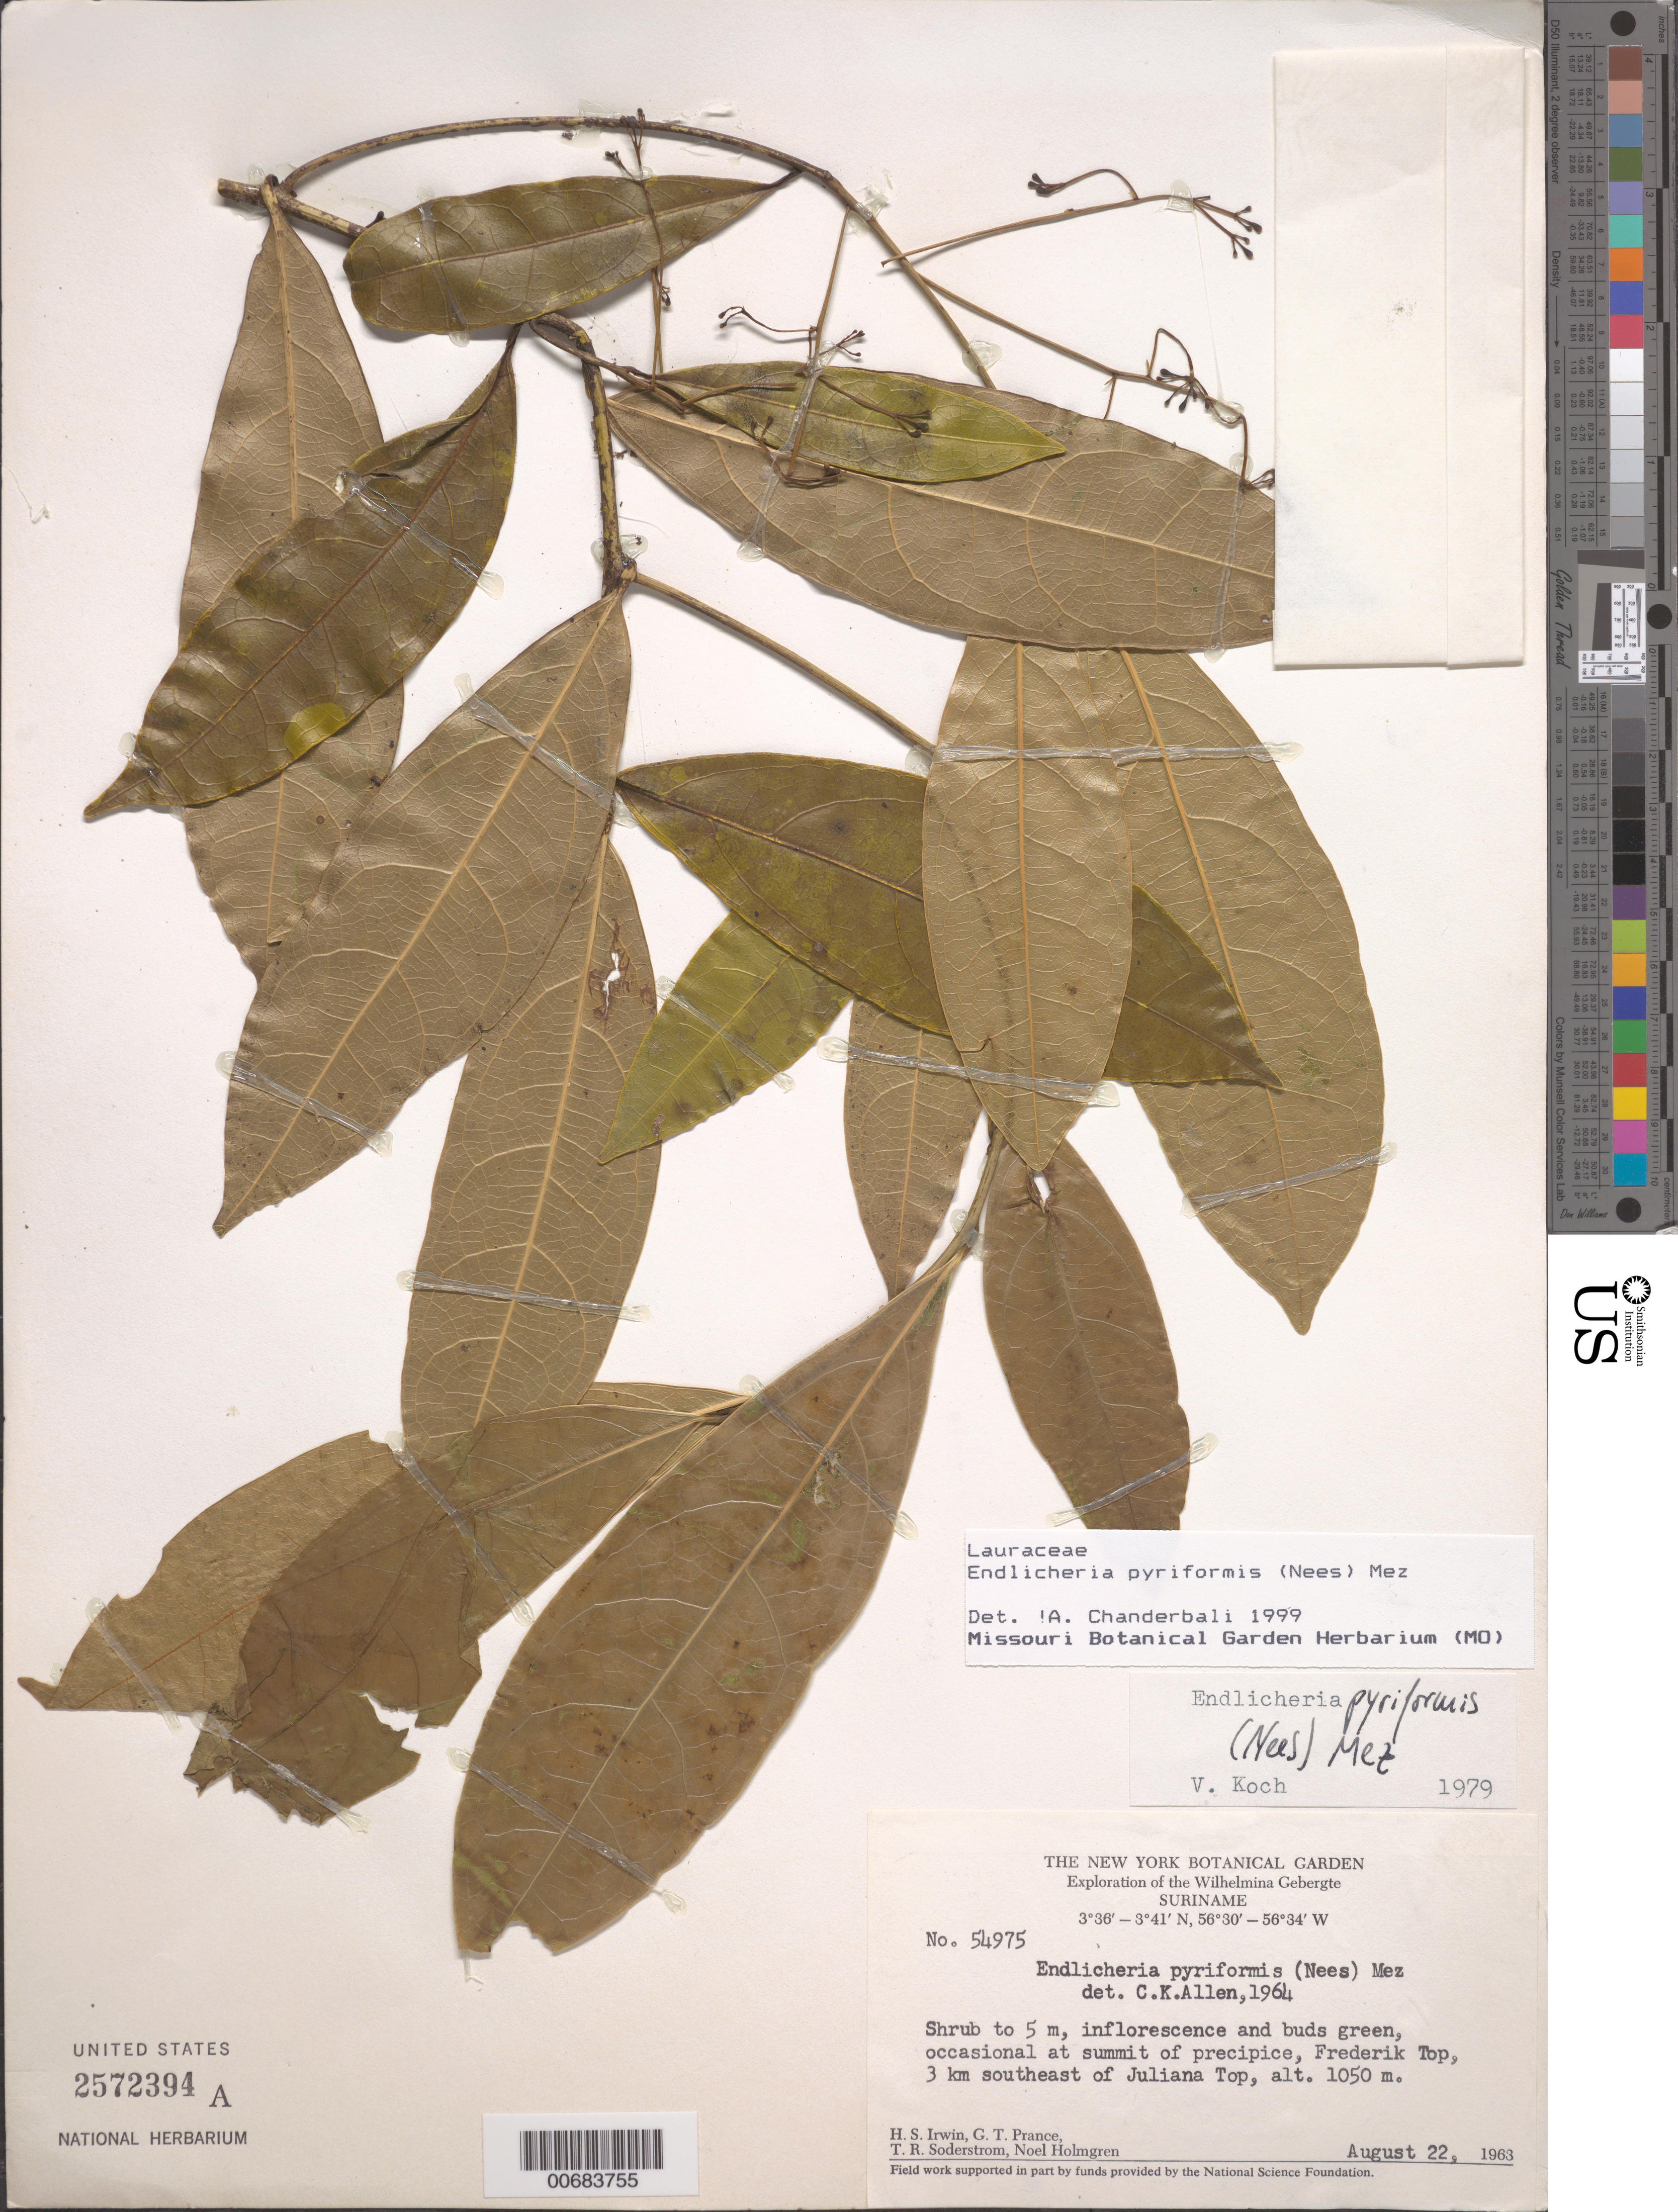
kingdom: Plantae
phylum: Tracheophyta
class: Magnoliopsida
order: Laurales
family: Lauraceae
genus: Endlicheria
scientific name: Endlicheria pyriformis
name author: (Nees) Mez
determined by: Chanderbali, Andre Shashi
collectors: H. Irwin, G. T. Prance, T. R. Soderstrom & N. H. Holmgren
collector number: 54975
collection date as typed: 22-Aug-63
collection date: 1963-08-22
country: Suriname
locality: Frederik Top, 3 km SE of Juliana Top, Wilhelmina Gebergte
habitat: Summit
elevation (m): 1050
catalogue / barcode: US 2572394A